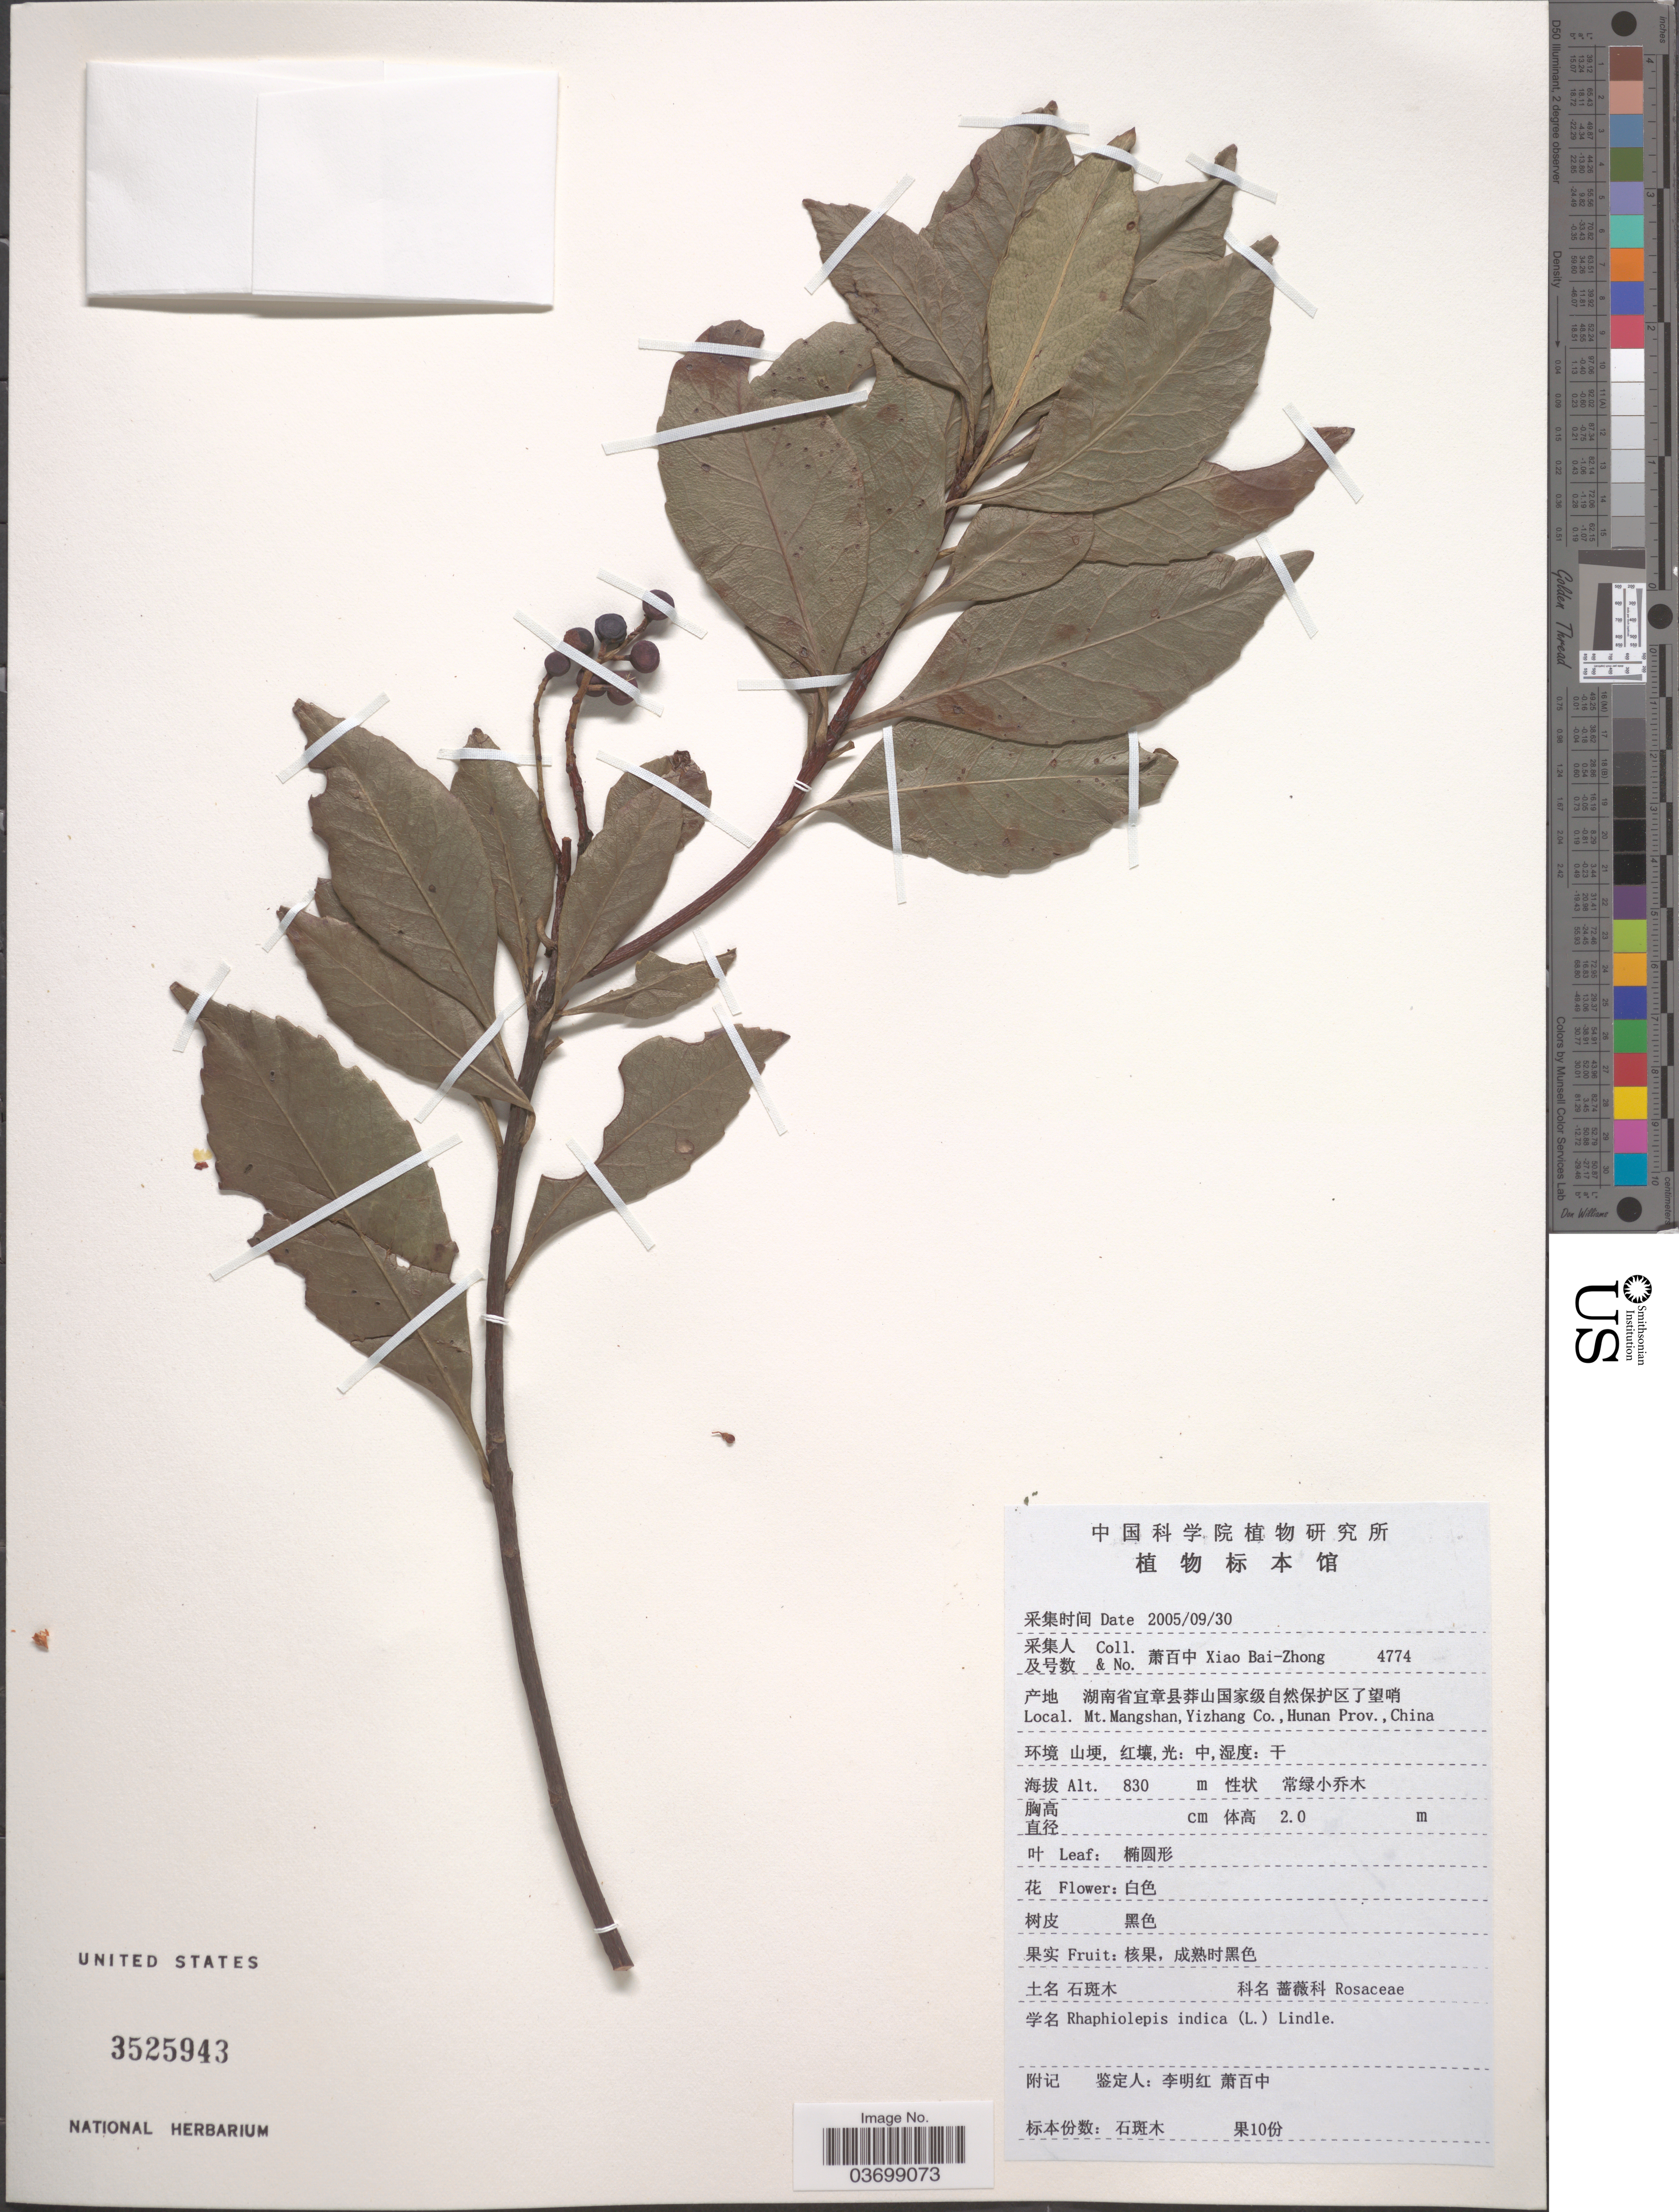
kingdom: Plantae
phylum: Tracheophyta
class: Magnoliopsida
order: Rosales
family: Rosaceae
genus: Rhaphiolepis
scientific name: Rhaphiolepis indica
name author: (L.) Lindl.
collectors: B. Z. Xiao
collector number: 4774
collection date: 2005-09-30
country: China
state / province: Hunan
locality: Mt. Mangshan, Yizhang Co.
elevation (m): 830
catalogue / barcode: US 3525943